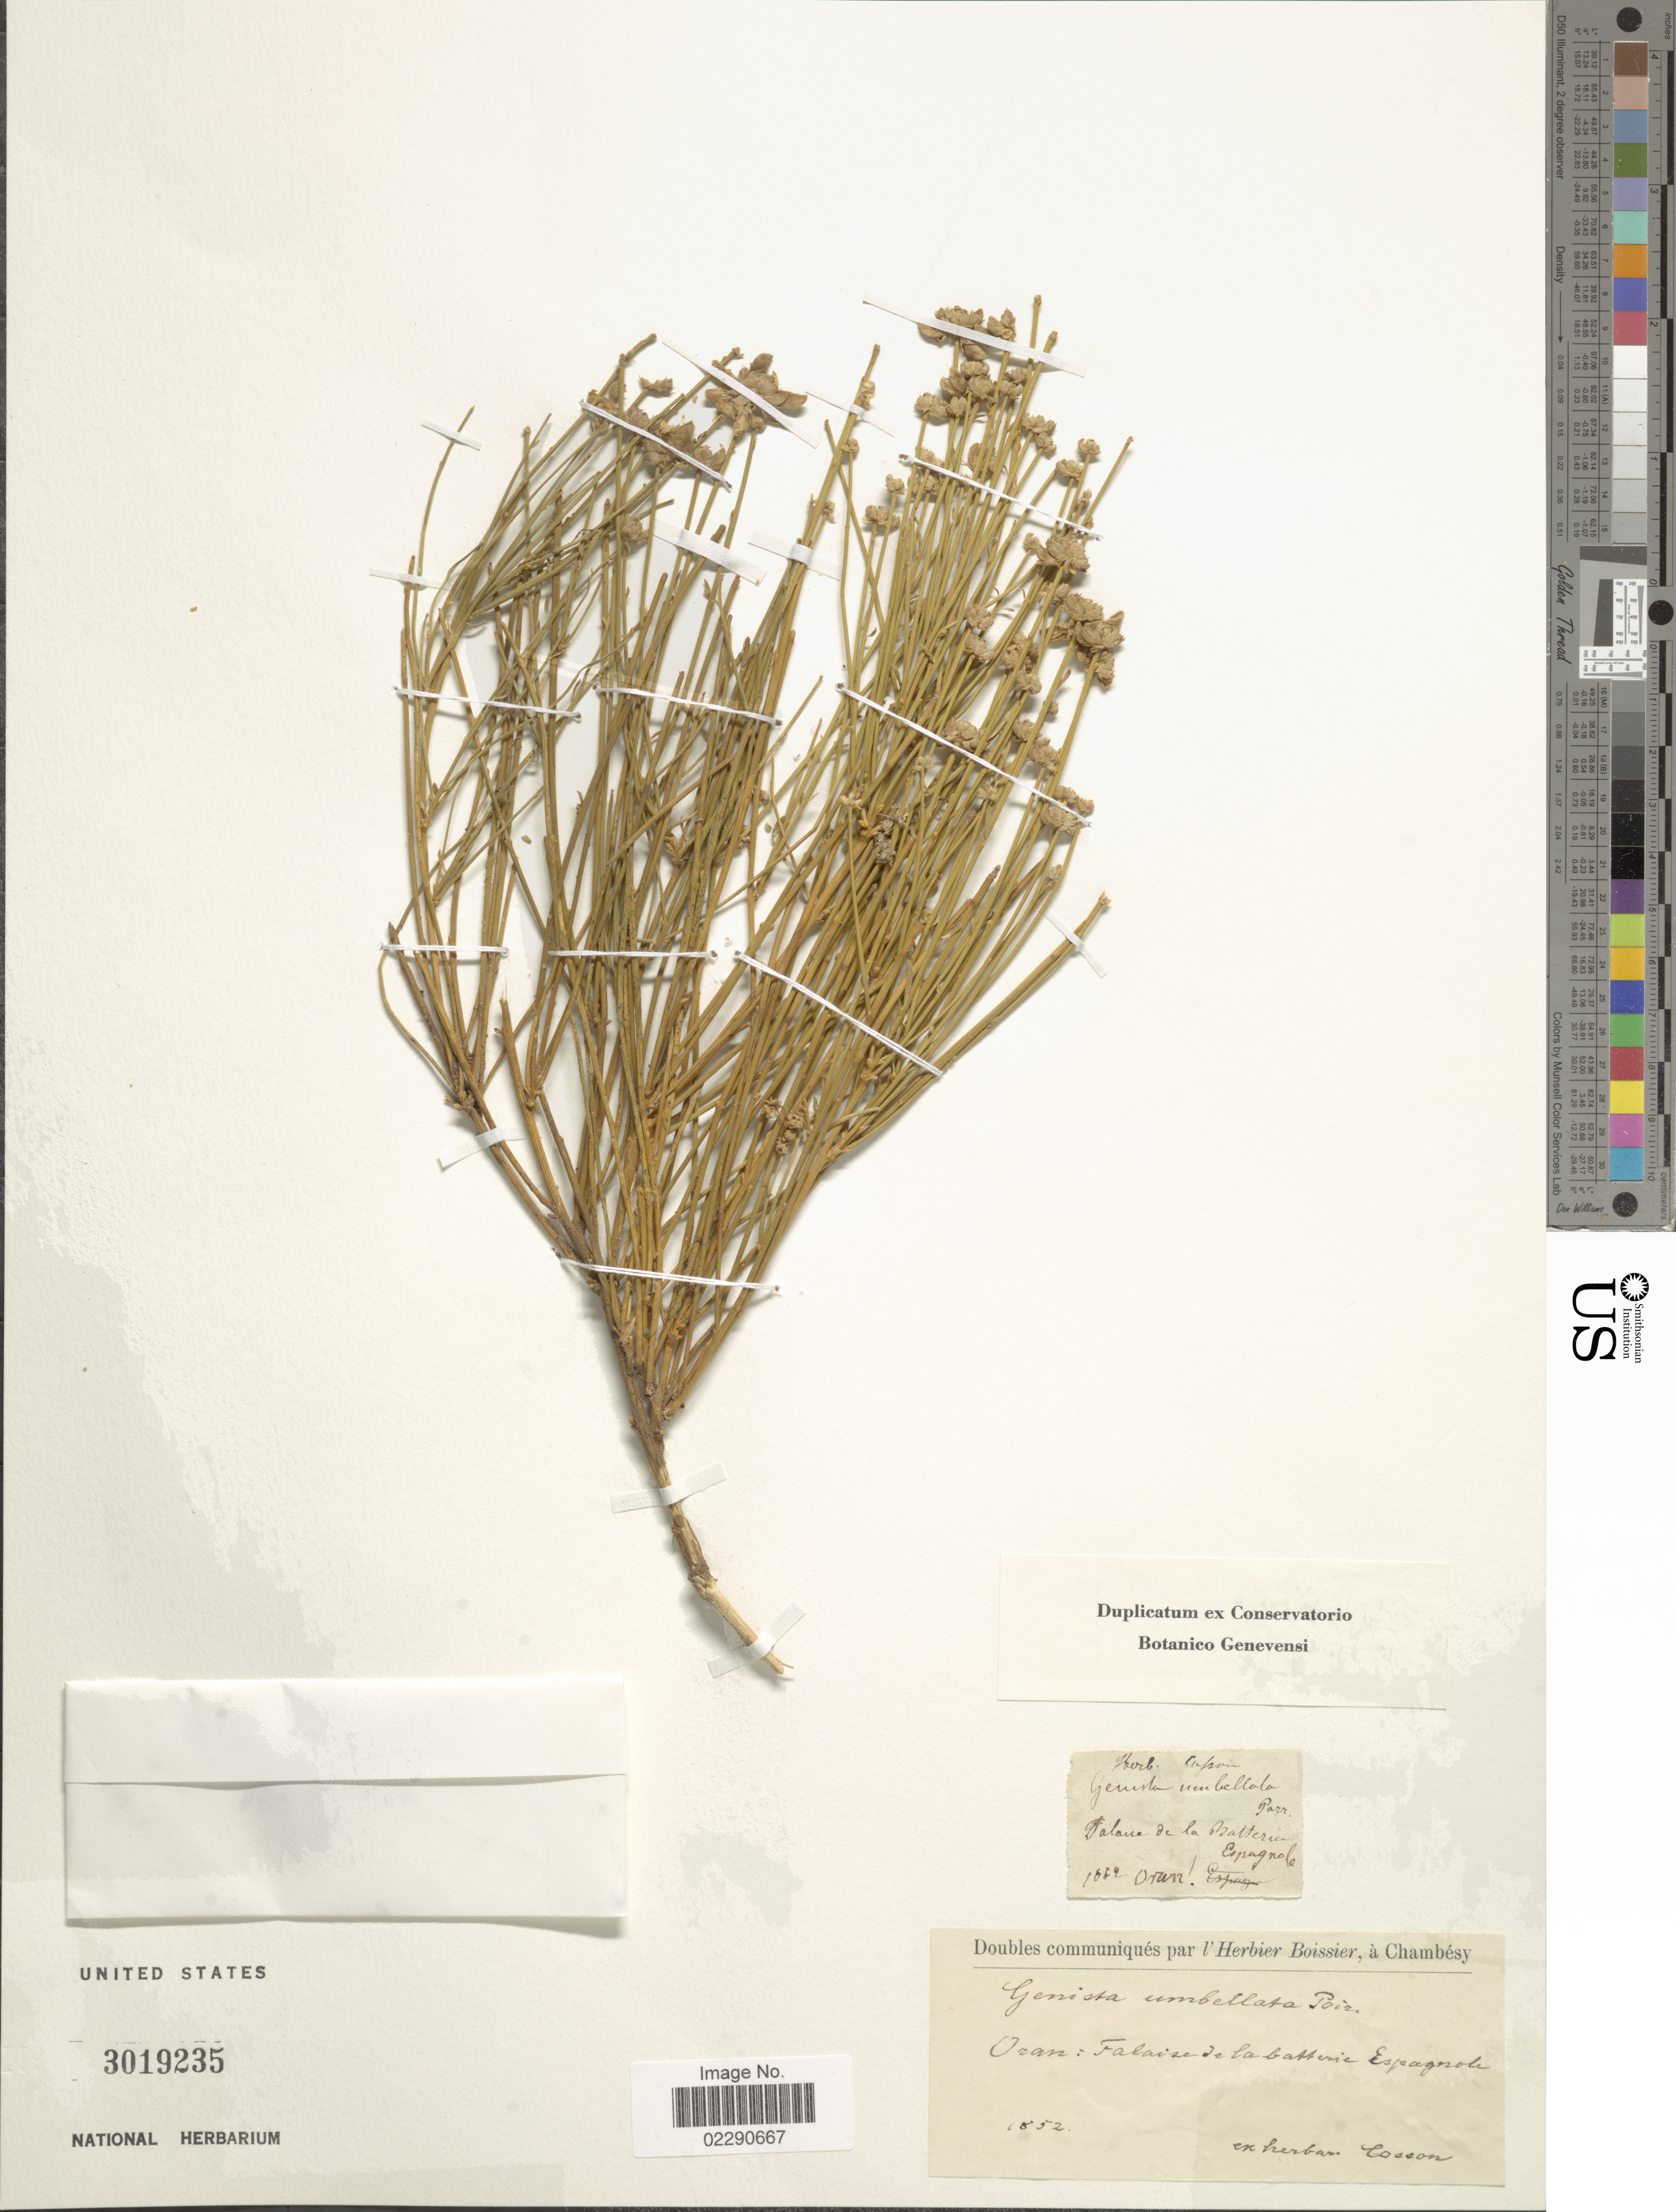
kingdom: Plantae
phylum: Tracheophyta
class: Magnoliopsida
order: Fabales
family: Fabaceae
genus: Genista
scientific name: Genista umbellata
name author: (L'Hér.) Poir.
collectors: ex herb. Cosson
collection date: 1852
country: Algeria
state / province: Oran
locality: Falaise de labasserie Espagnole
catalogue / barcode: US 3019235